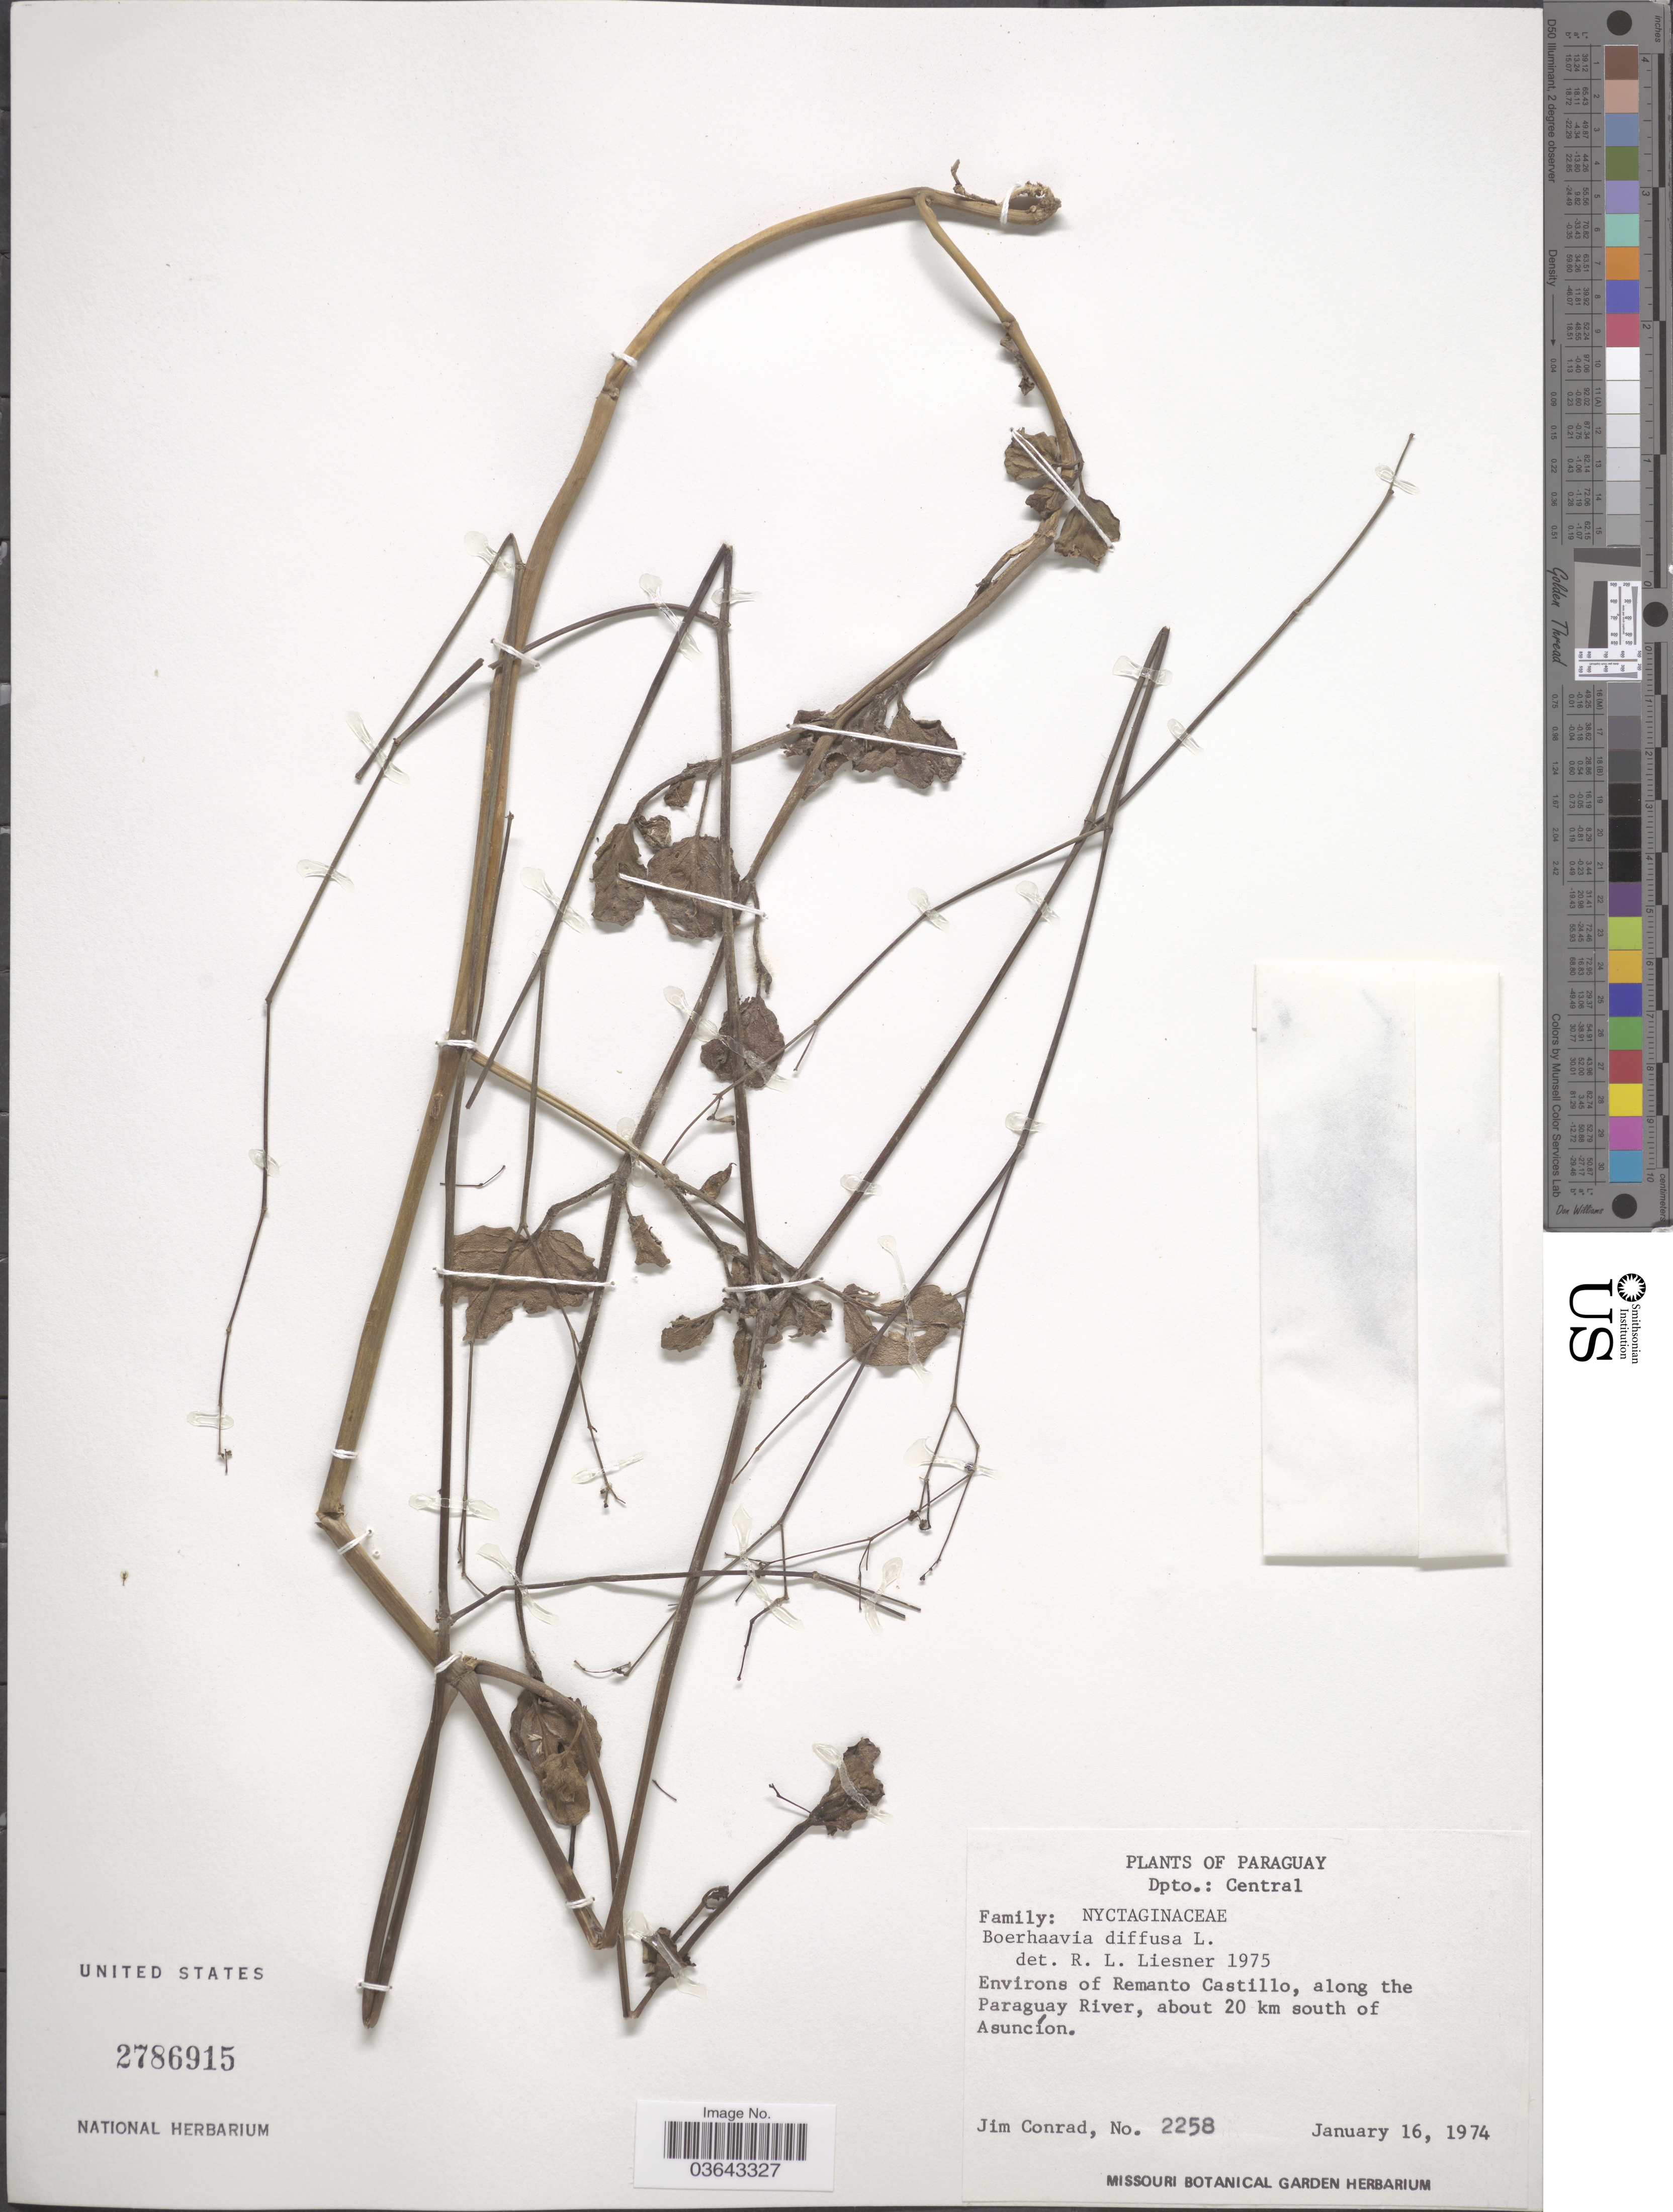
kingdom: Plantae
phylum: Tracheophyta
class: Magnoliopsida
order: Caryophyllales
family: Nyctaginaceae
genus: Boerhavia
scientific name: Boerhavia diffusa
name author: L.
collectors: J. Conrad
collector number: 2258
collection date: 1974-01-16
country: Paraguay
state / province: Central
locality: Dpto.: Central. Environs of Remanto Castillo, along the Paraguay River, about 20 km south of Asunción.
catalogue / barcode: US 2786915